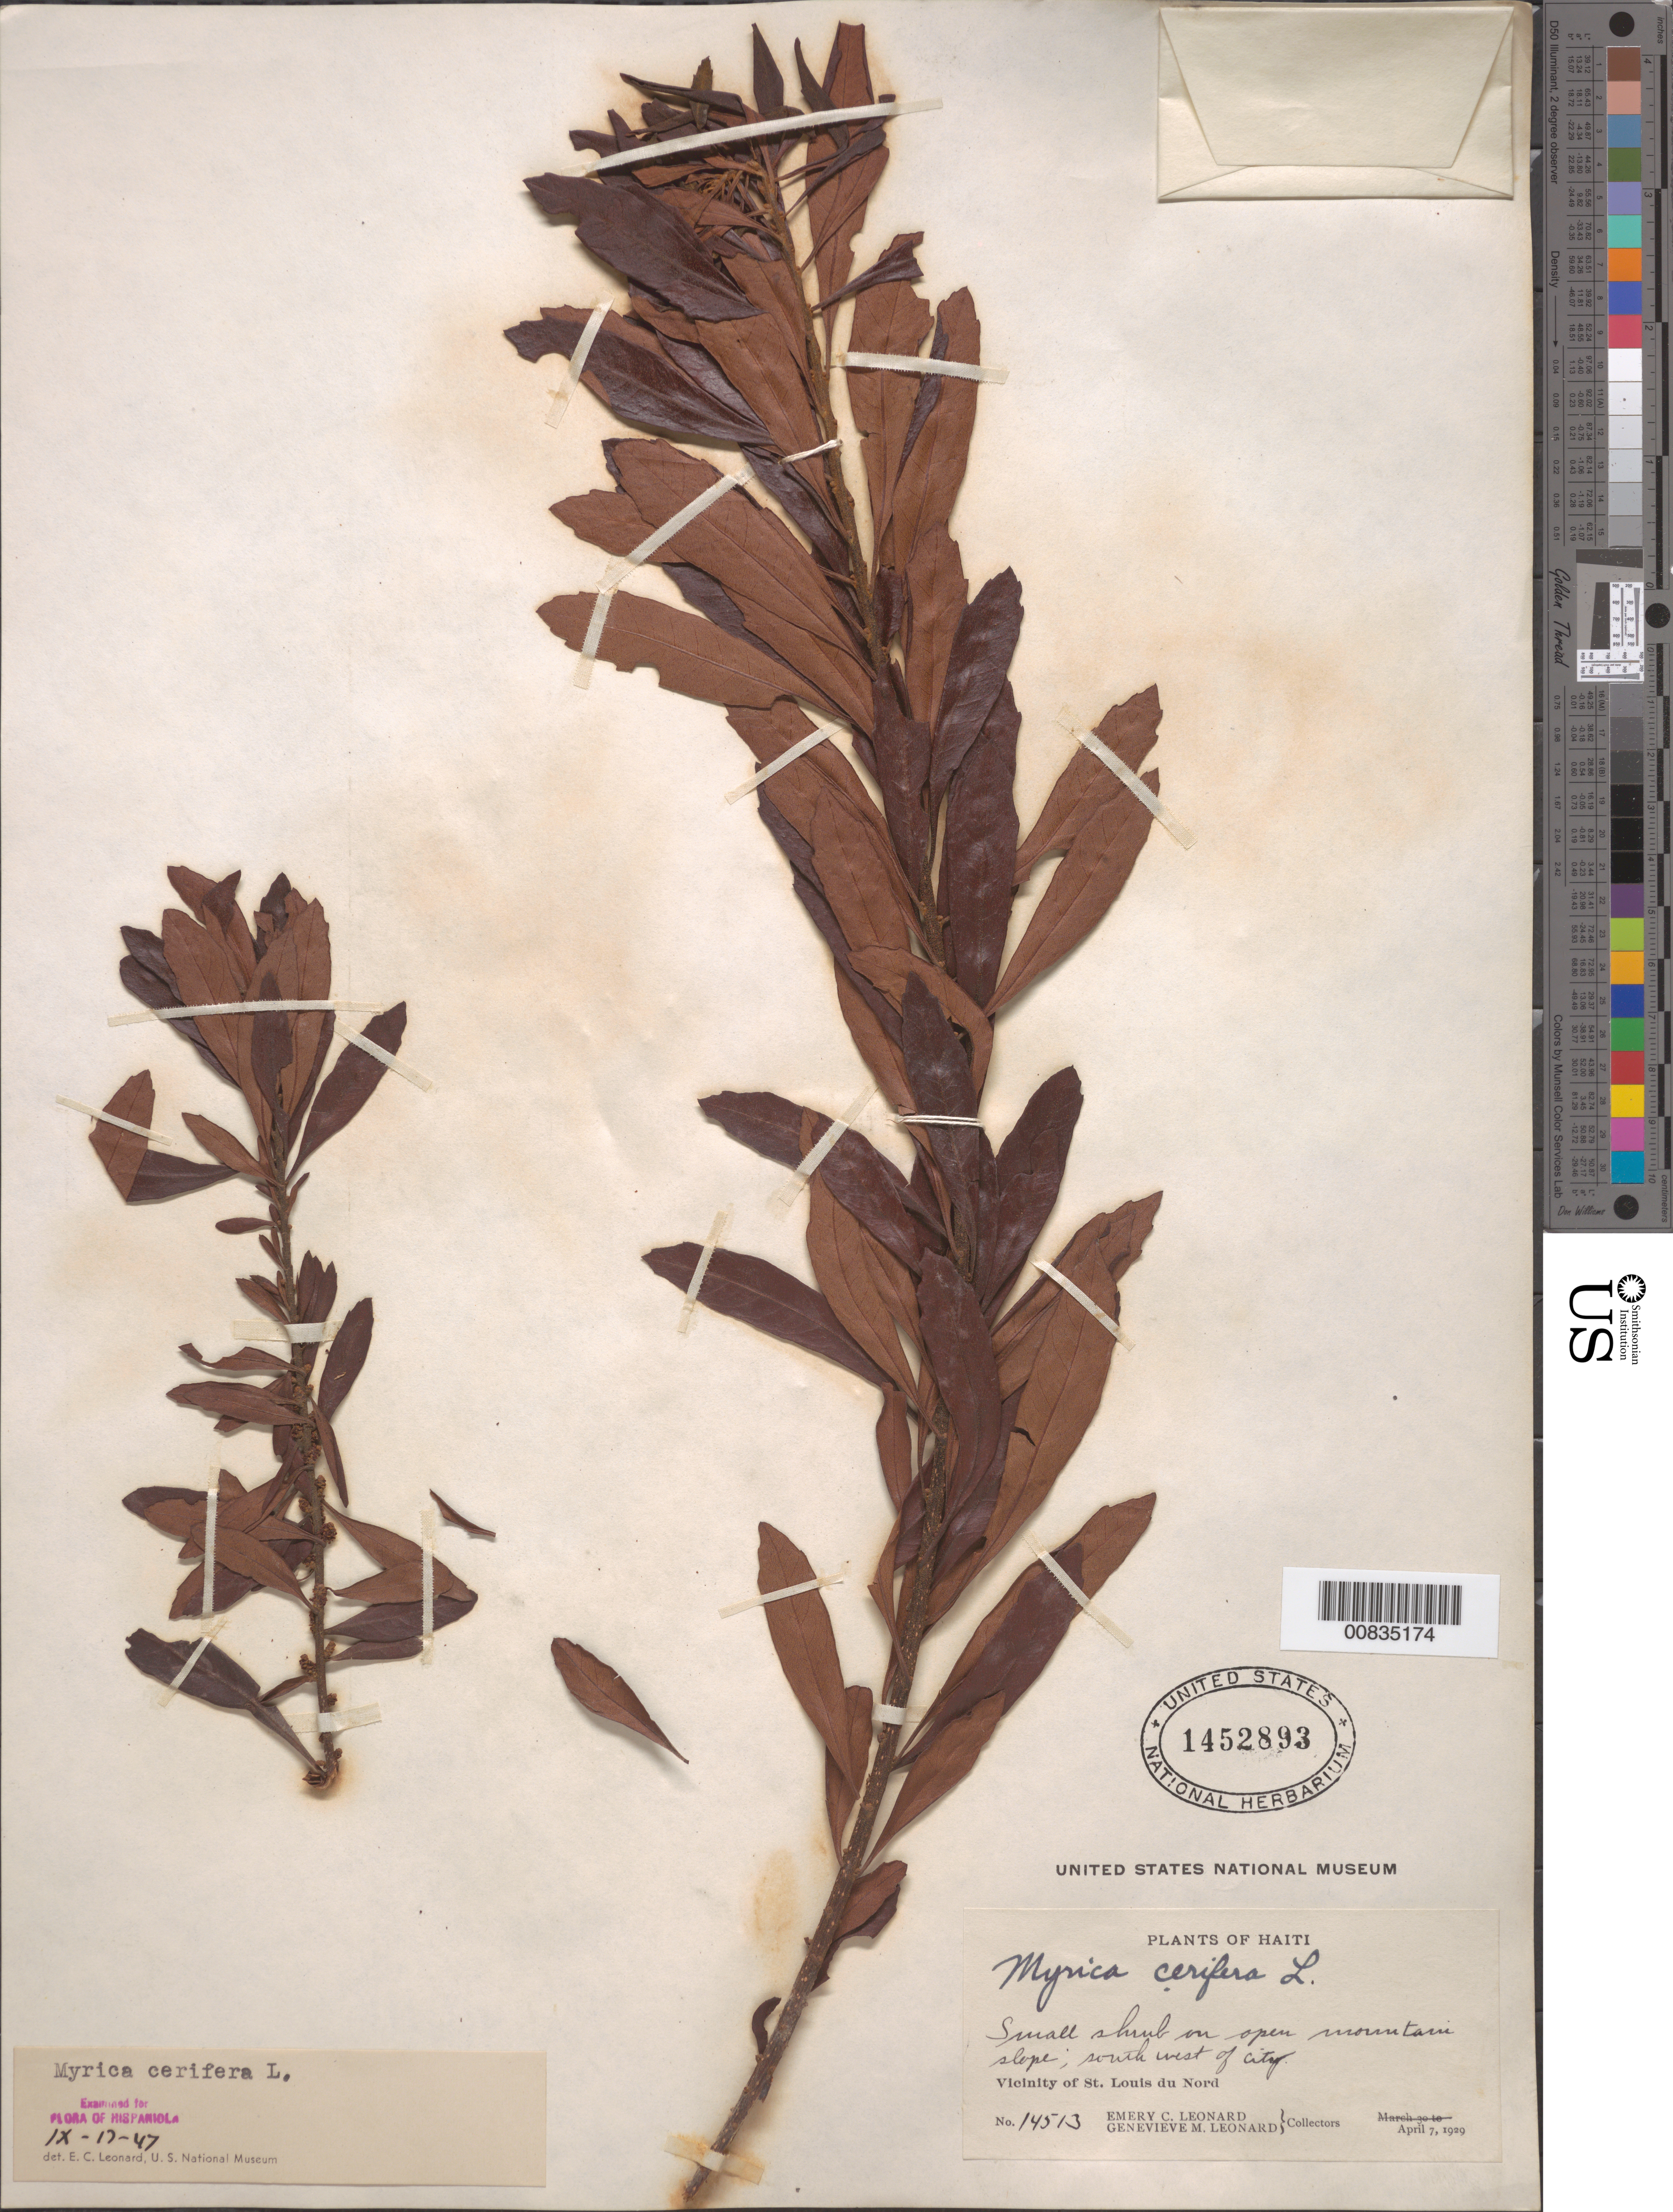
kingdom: Plantae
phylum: Tracheophyta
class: Magnoliopsida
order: Fagales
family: Myricaceae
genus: Morella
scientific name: Morella cerifera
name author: (L.) Small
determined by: Strong, M. T., (US), Smithsonian Institution - National Museum of Natural History (UNITED STATES)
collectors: E. C. Leonard & G. M. Leonard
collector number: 14513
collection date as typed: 07 Apr 1929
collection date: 1929-04-07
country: Haiti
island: Hispaniola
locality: Vicinity of St. Louis du Nord. Mountain southwest of city.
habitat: On open mountain slope.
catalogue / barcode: US 1452893